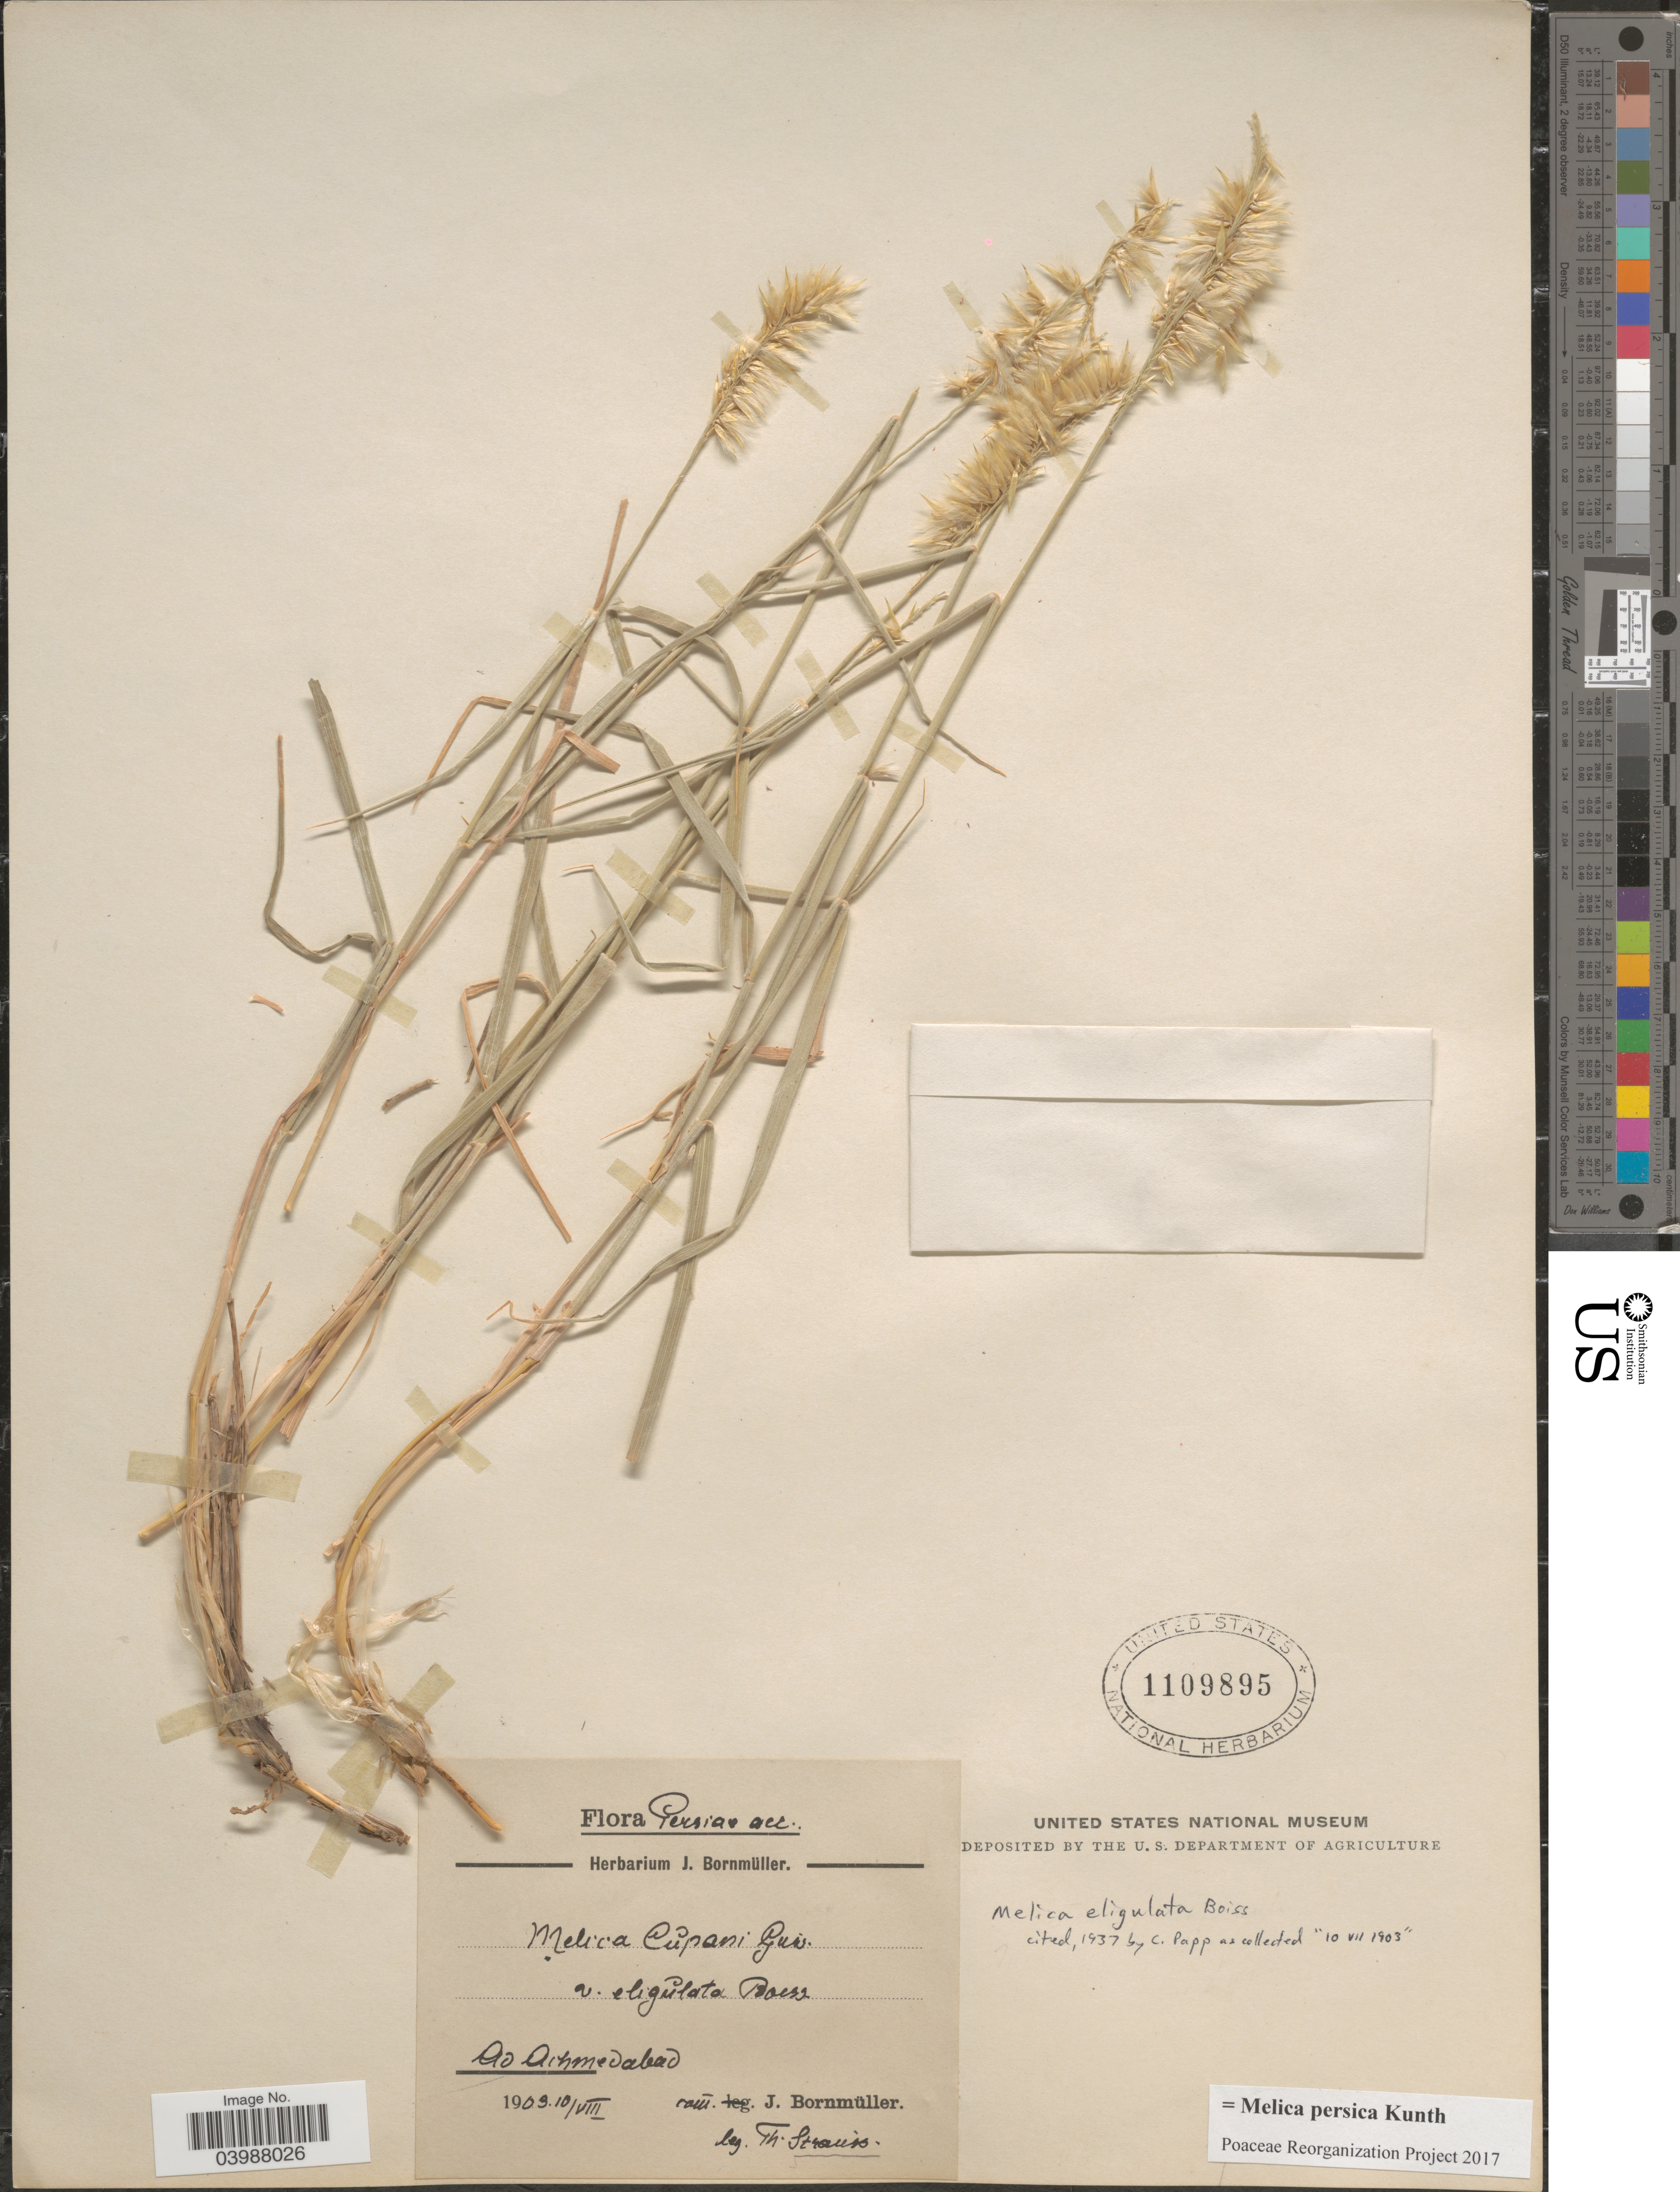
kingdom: Plantae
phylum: Tracheophyta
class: Liliopsida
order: Poales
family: Poaceae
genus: Melica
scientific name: Melica persica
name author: Kunth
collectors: T. Strauss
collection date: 1903-08-10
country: Iran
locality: Persiace. Ad Achmedabad.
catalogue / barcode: US 1109895